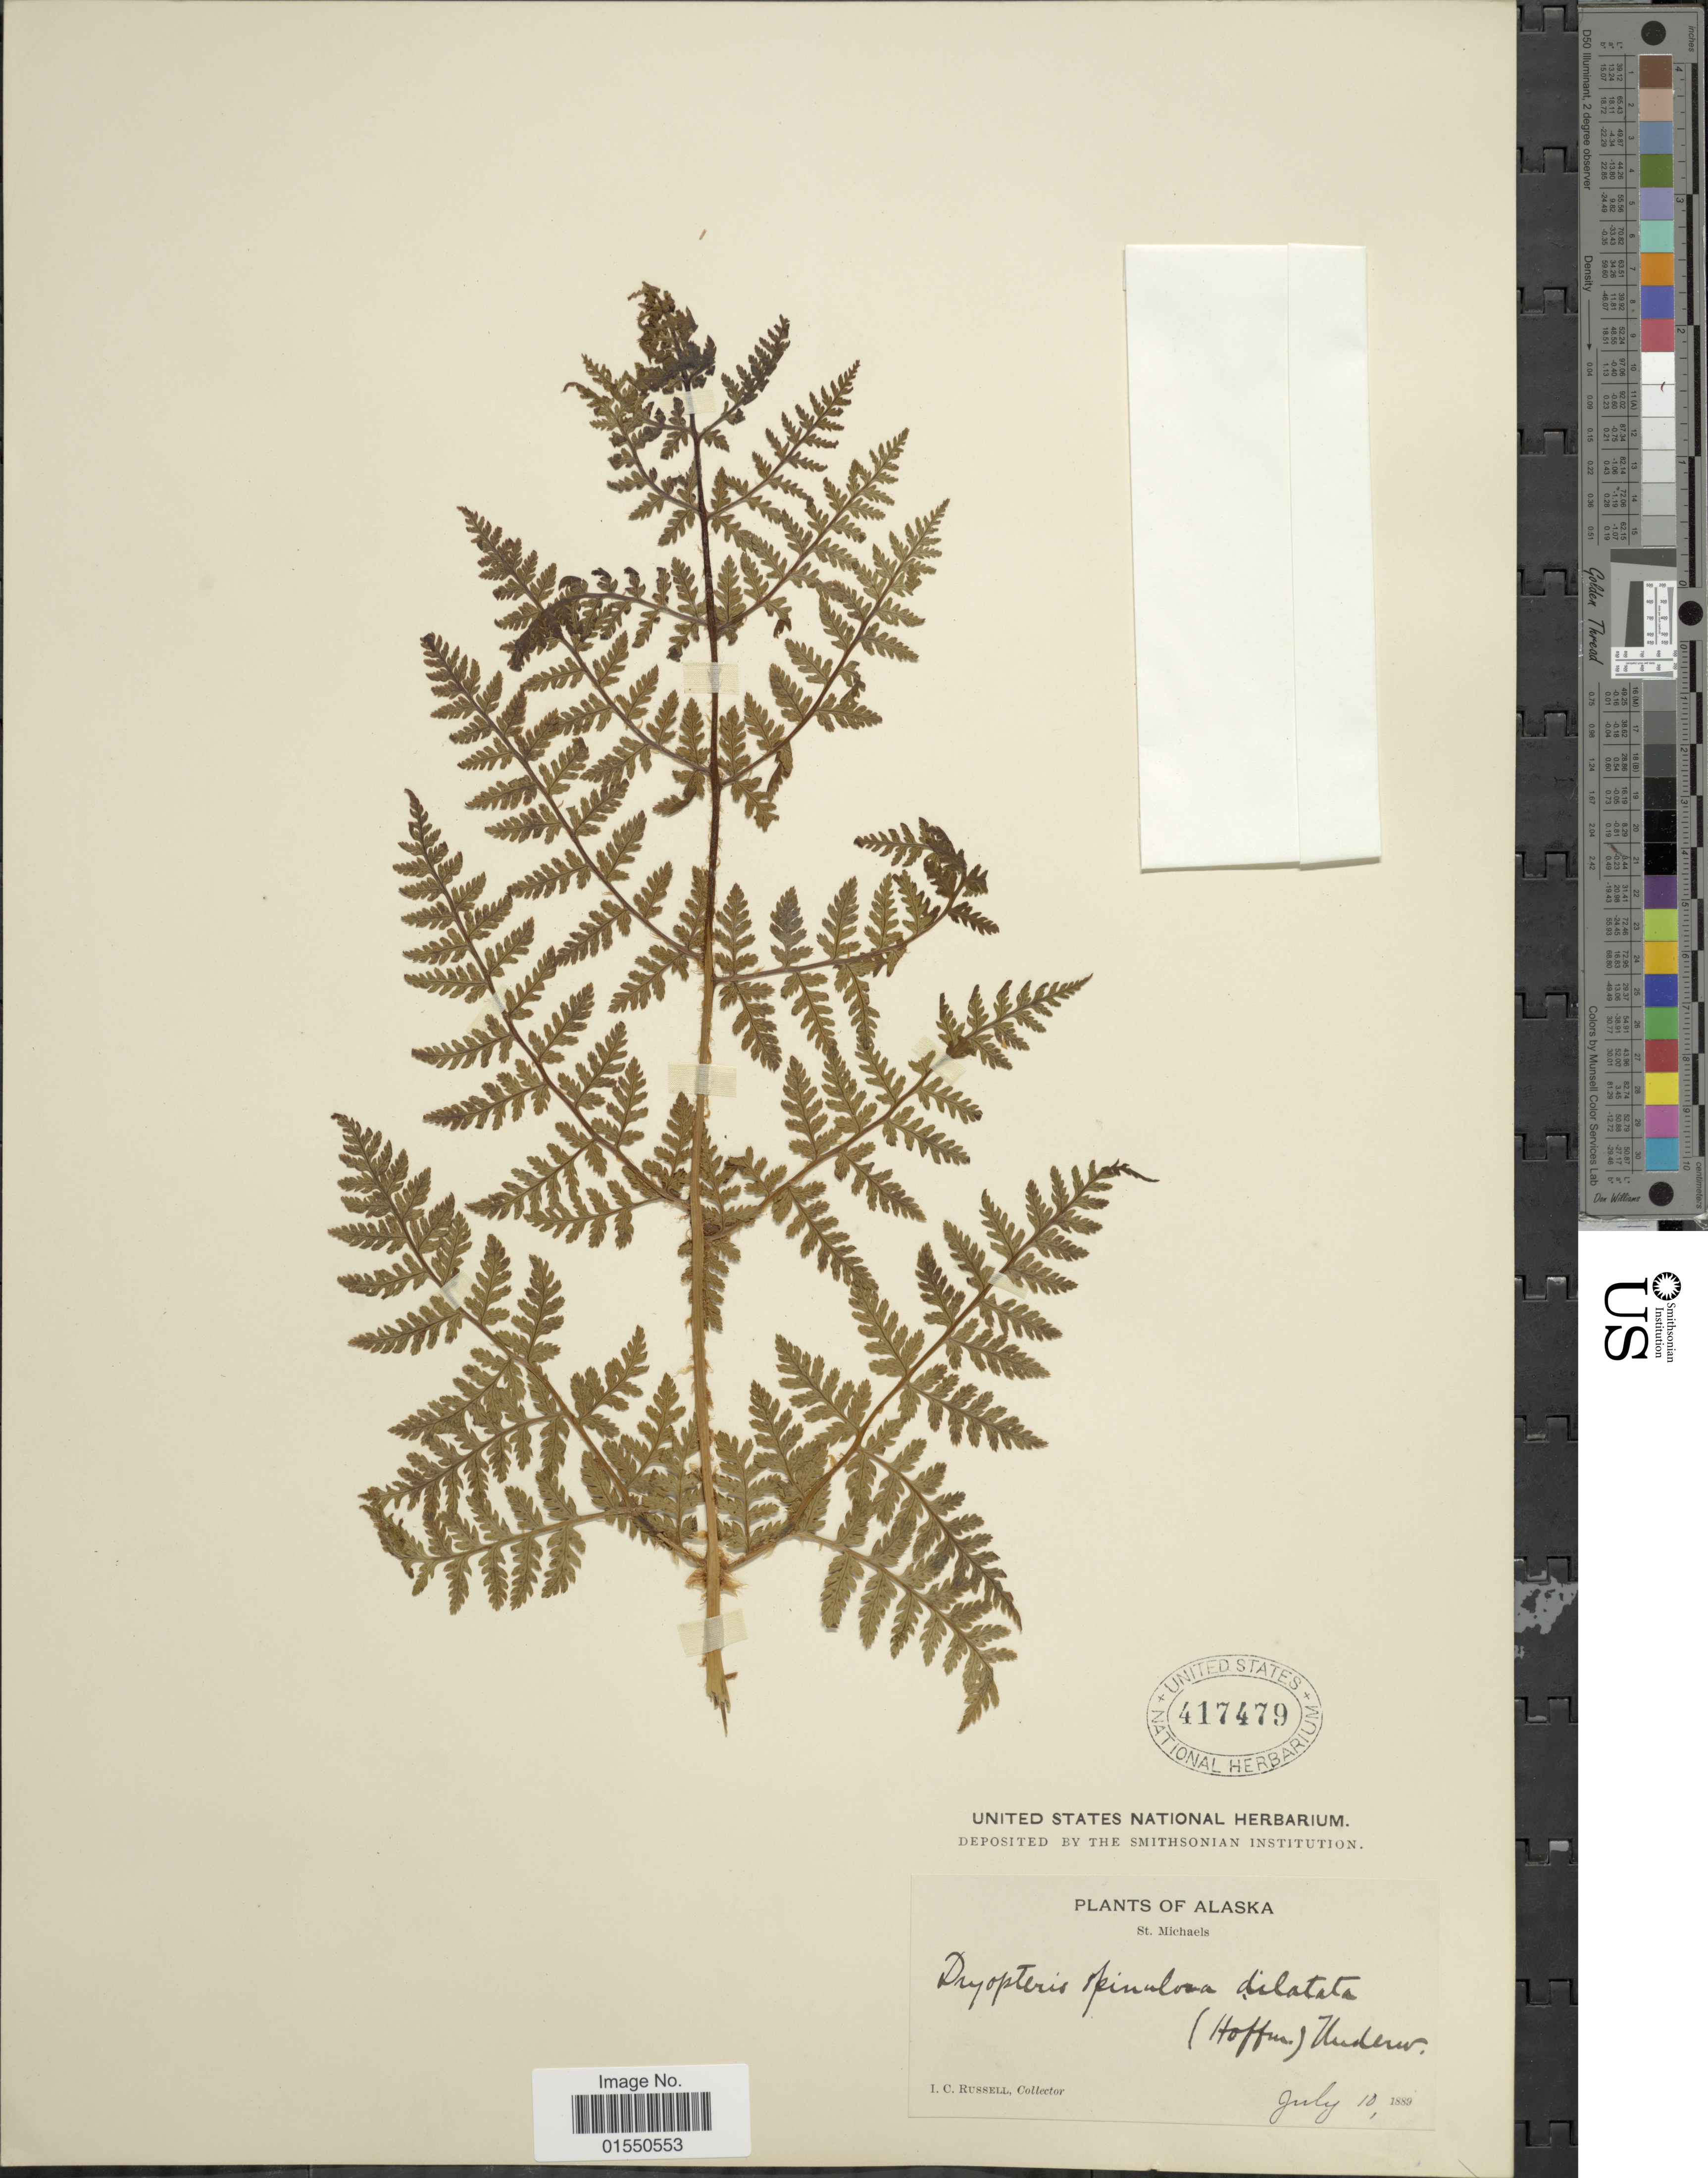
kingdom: Plantae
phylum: Tracheophyta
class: Polypodiopsida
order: Polypodiales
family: Dryopteridaceae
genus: Dryopteris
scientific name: Dryopteris expansa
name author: (C. Presl) Fraser-Jenk. & Jermy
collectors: I. C. Russell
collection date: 1889-07-10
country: United States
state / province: Alaska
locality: St. Michaels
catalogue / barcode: US 417479